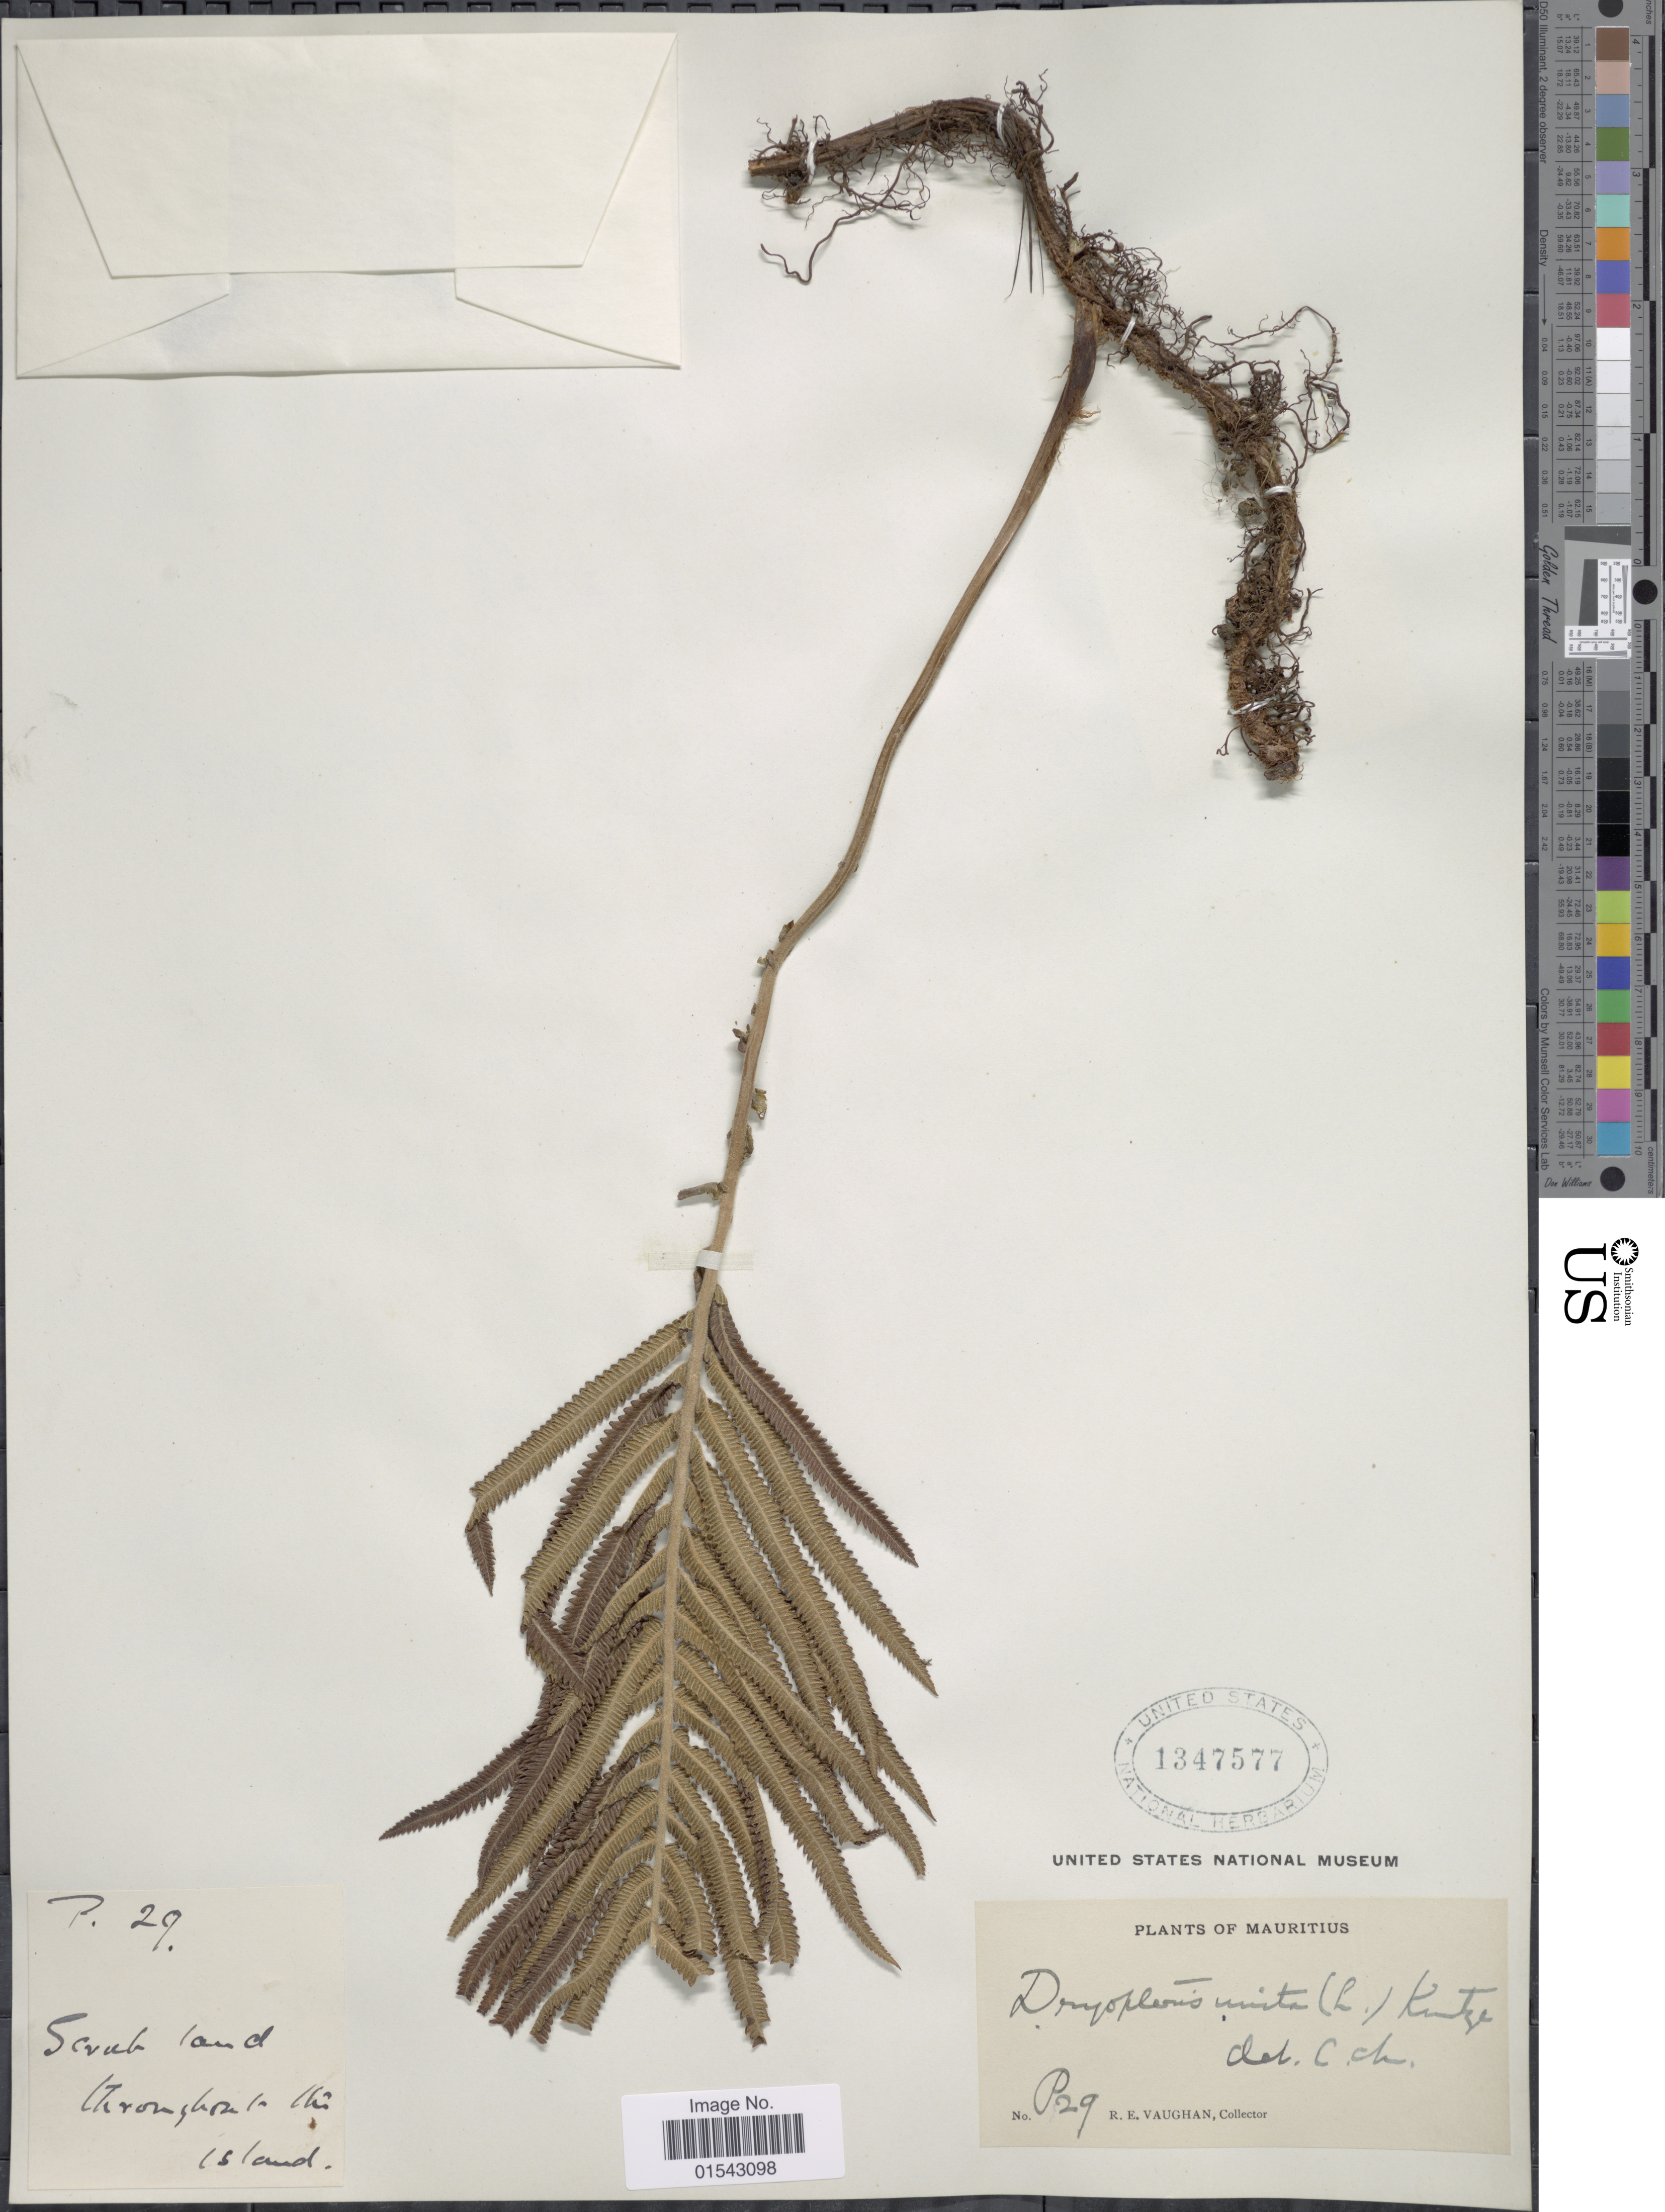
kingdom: Plantae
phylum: Tracheophyta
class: Polypodiopsida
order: Polypodiales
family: Thelypteridaceae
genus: Cyclosorus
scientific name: Cyclosorus sp.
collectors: R. Vaughan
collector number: P29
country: Mauritius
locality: Mauritius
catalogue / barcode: US 1347577